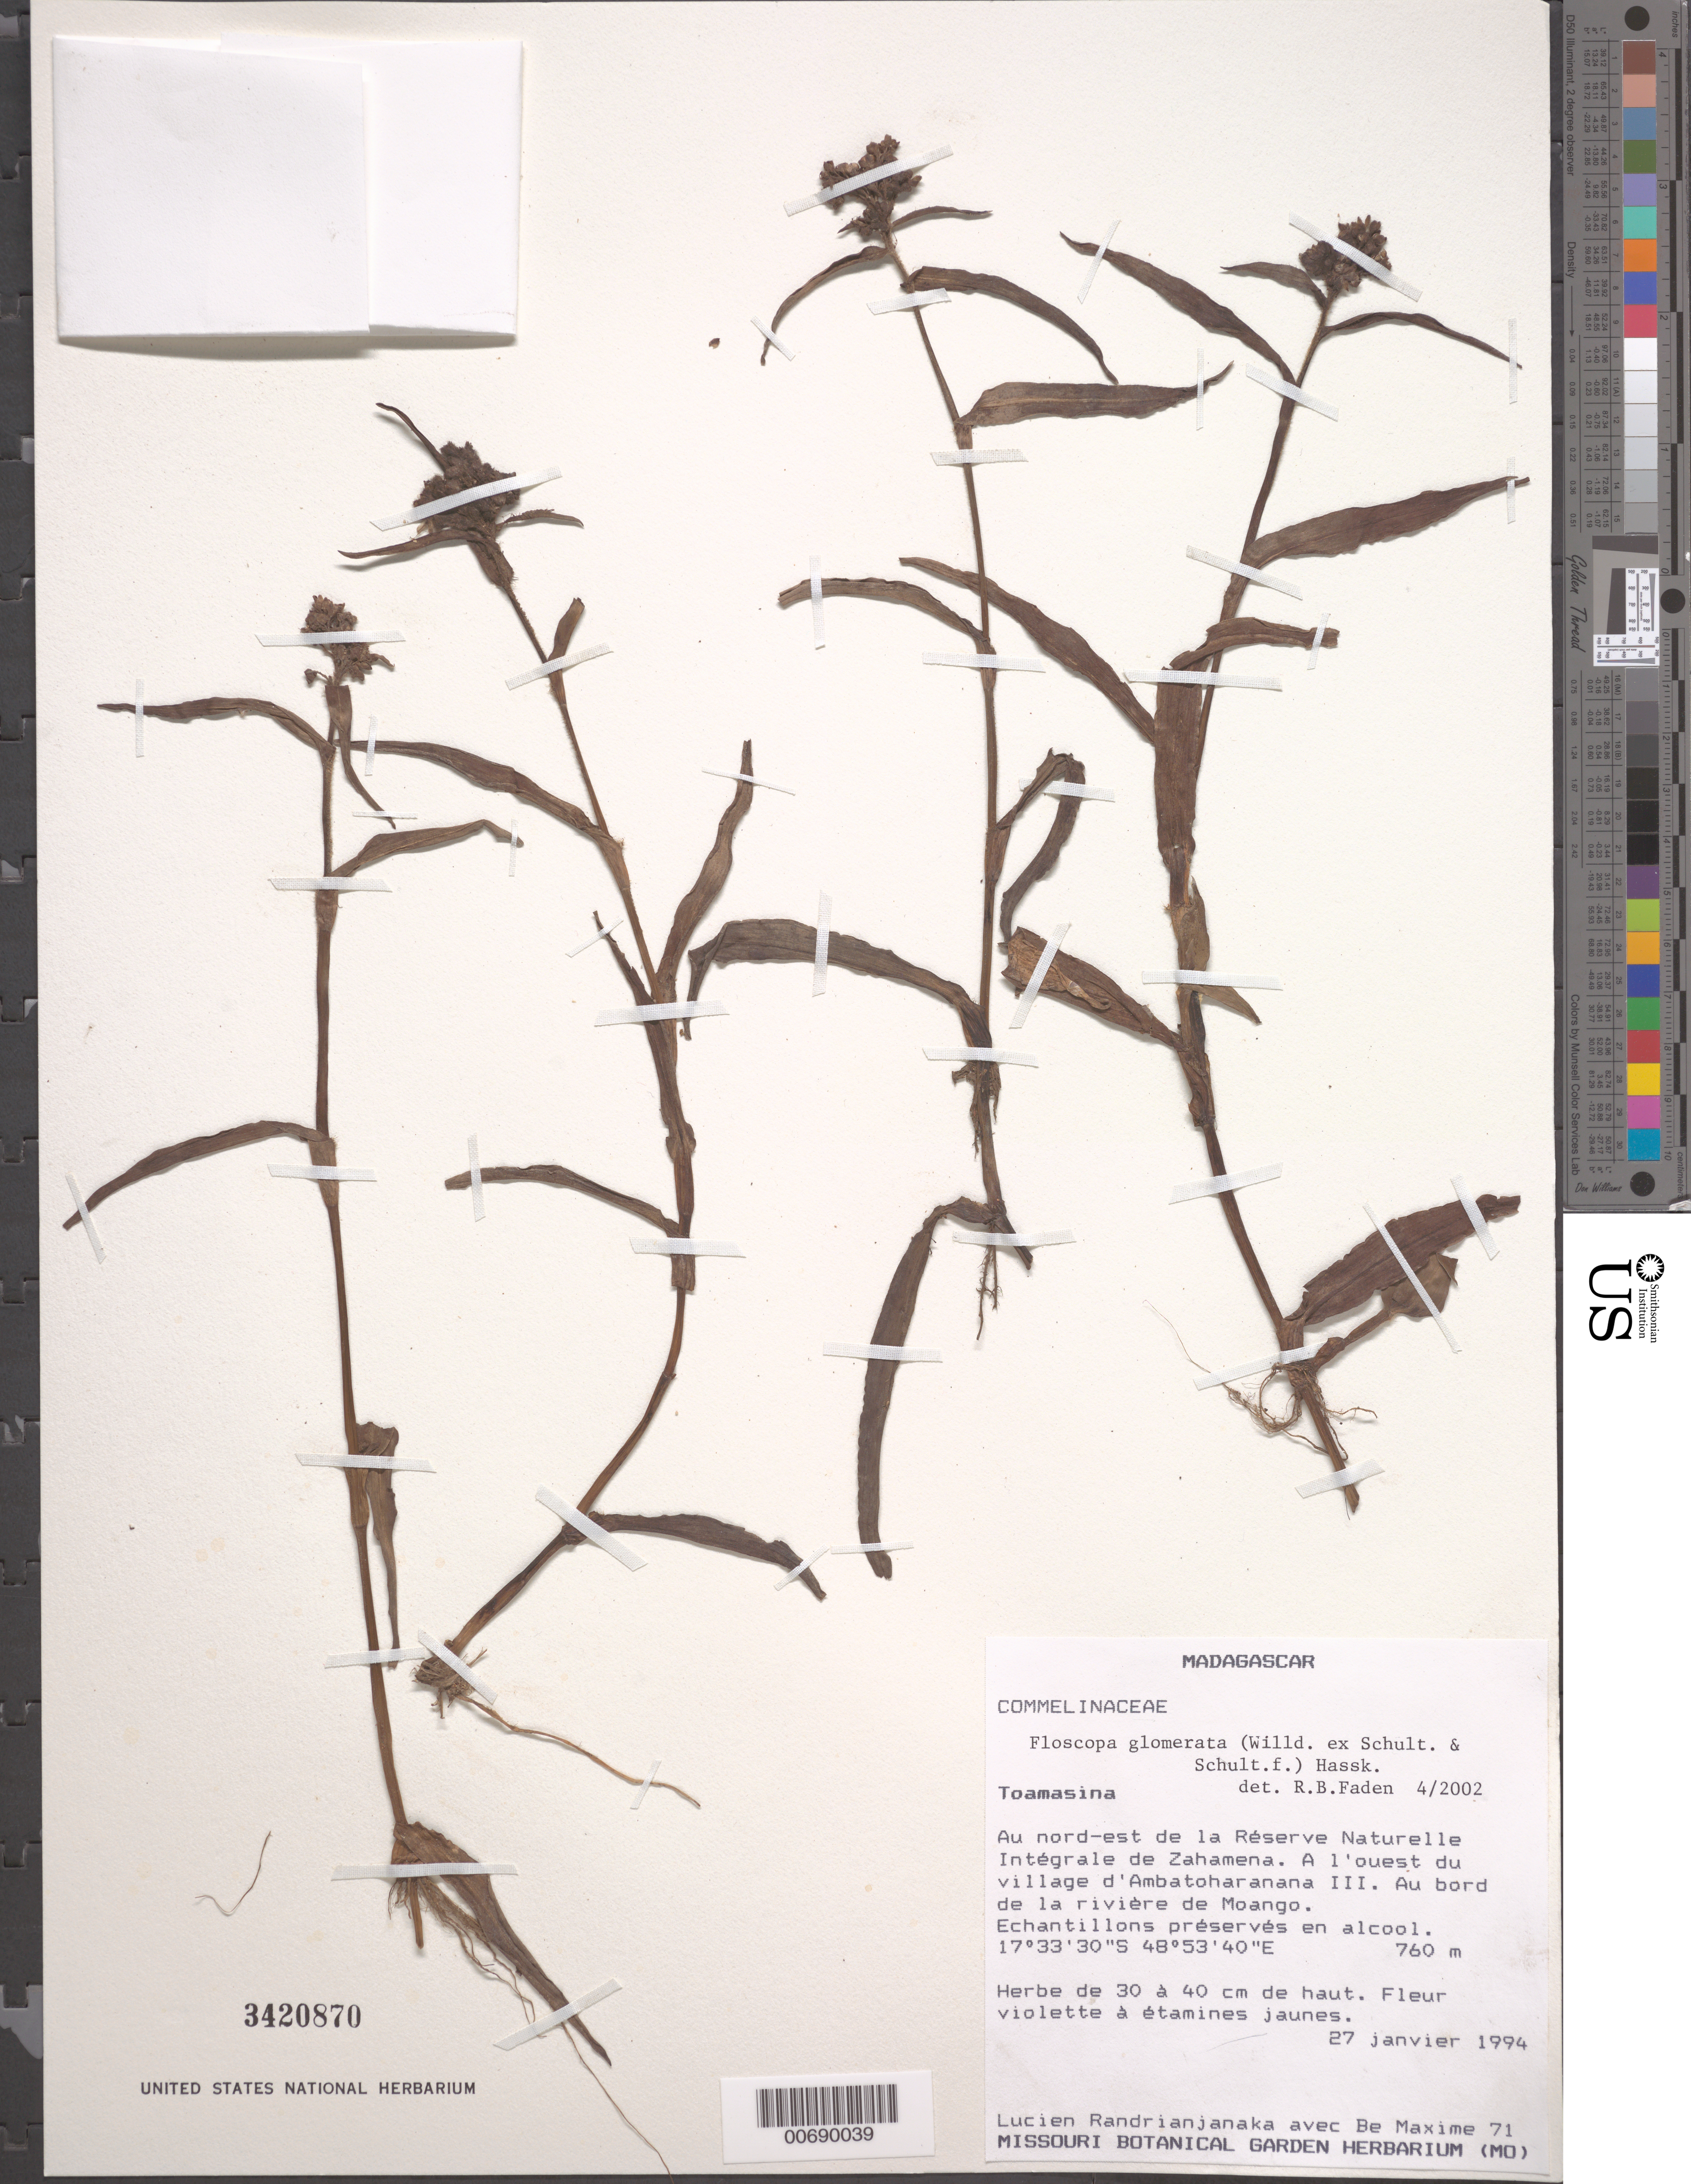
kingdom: Plantae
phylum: Tracheophyta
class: Liliopsida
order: Commelinales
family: Commelinaceae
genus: Floscopa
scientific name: Floscopa glomerata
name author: (Willd. ex Schult. & Schult. f.) Hassk.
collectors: L. Randrianjanaka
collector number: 71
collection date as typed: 27 Jan 1994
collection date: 1994-01-27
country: Madagascar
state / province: Atsinanana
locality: Toamasina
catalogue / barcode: US 3420870